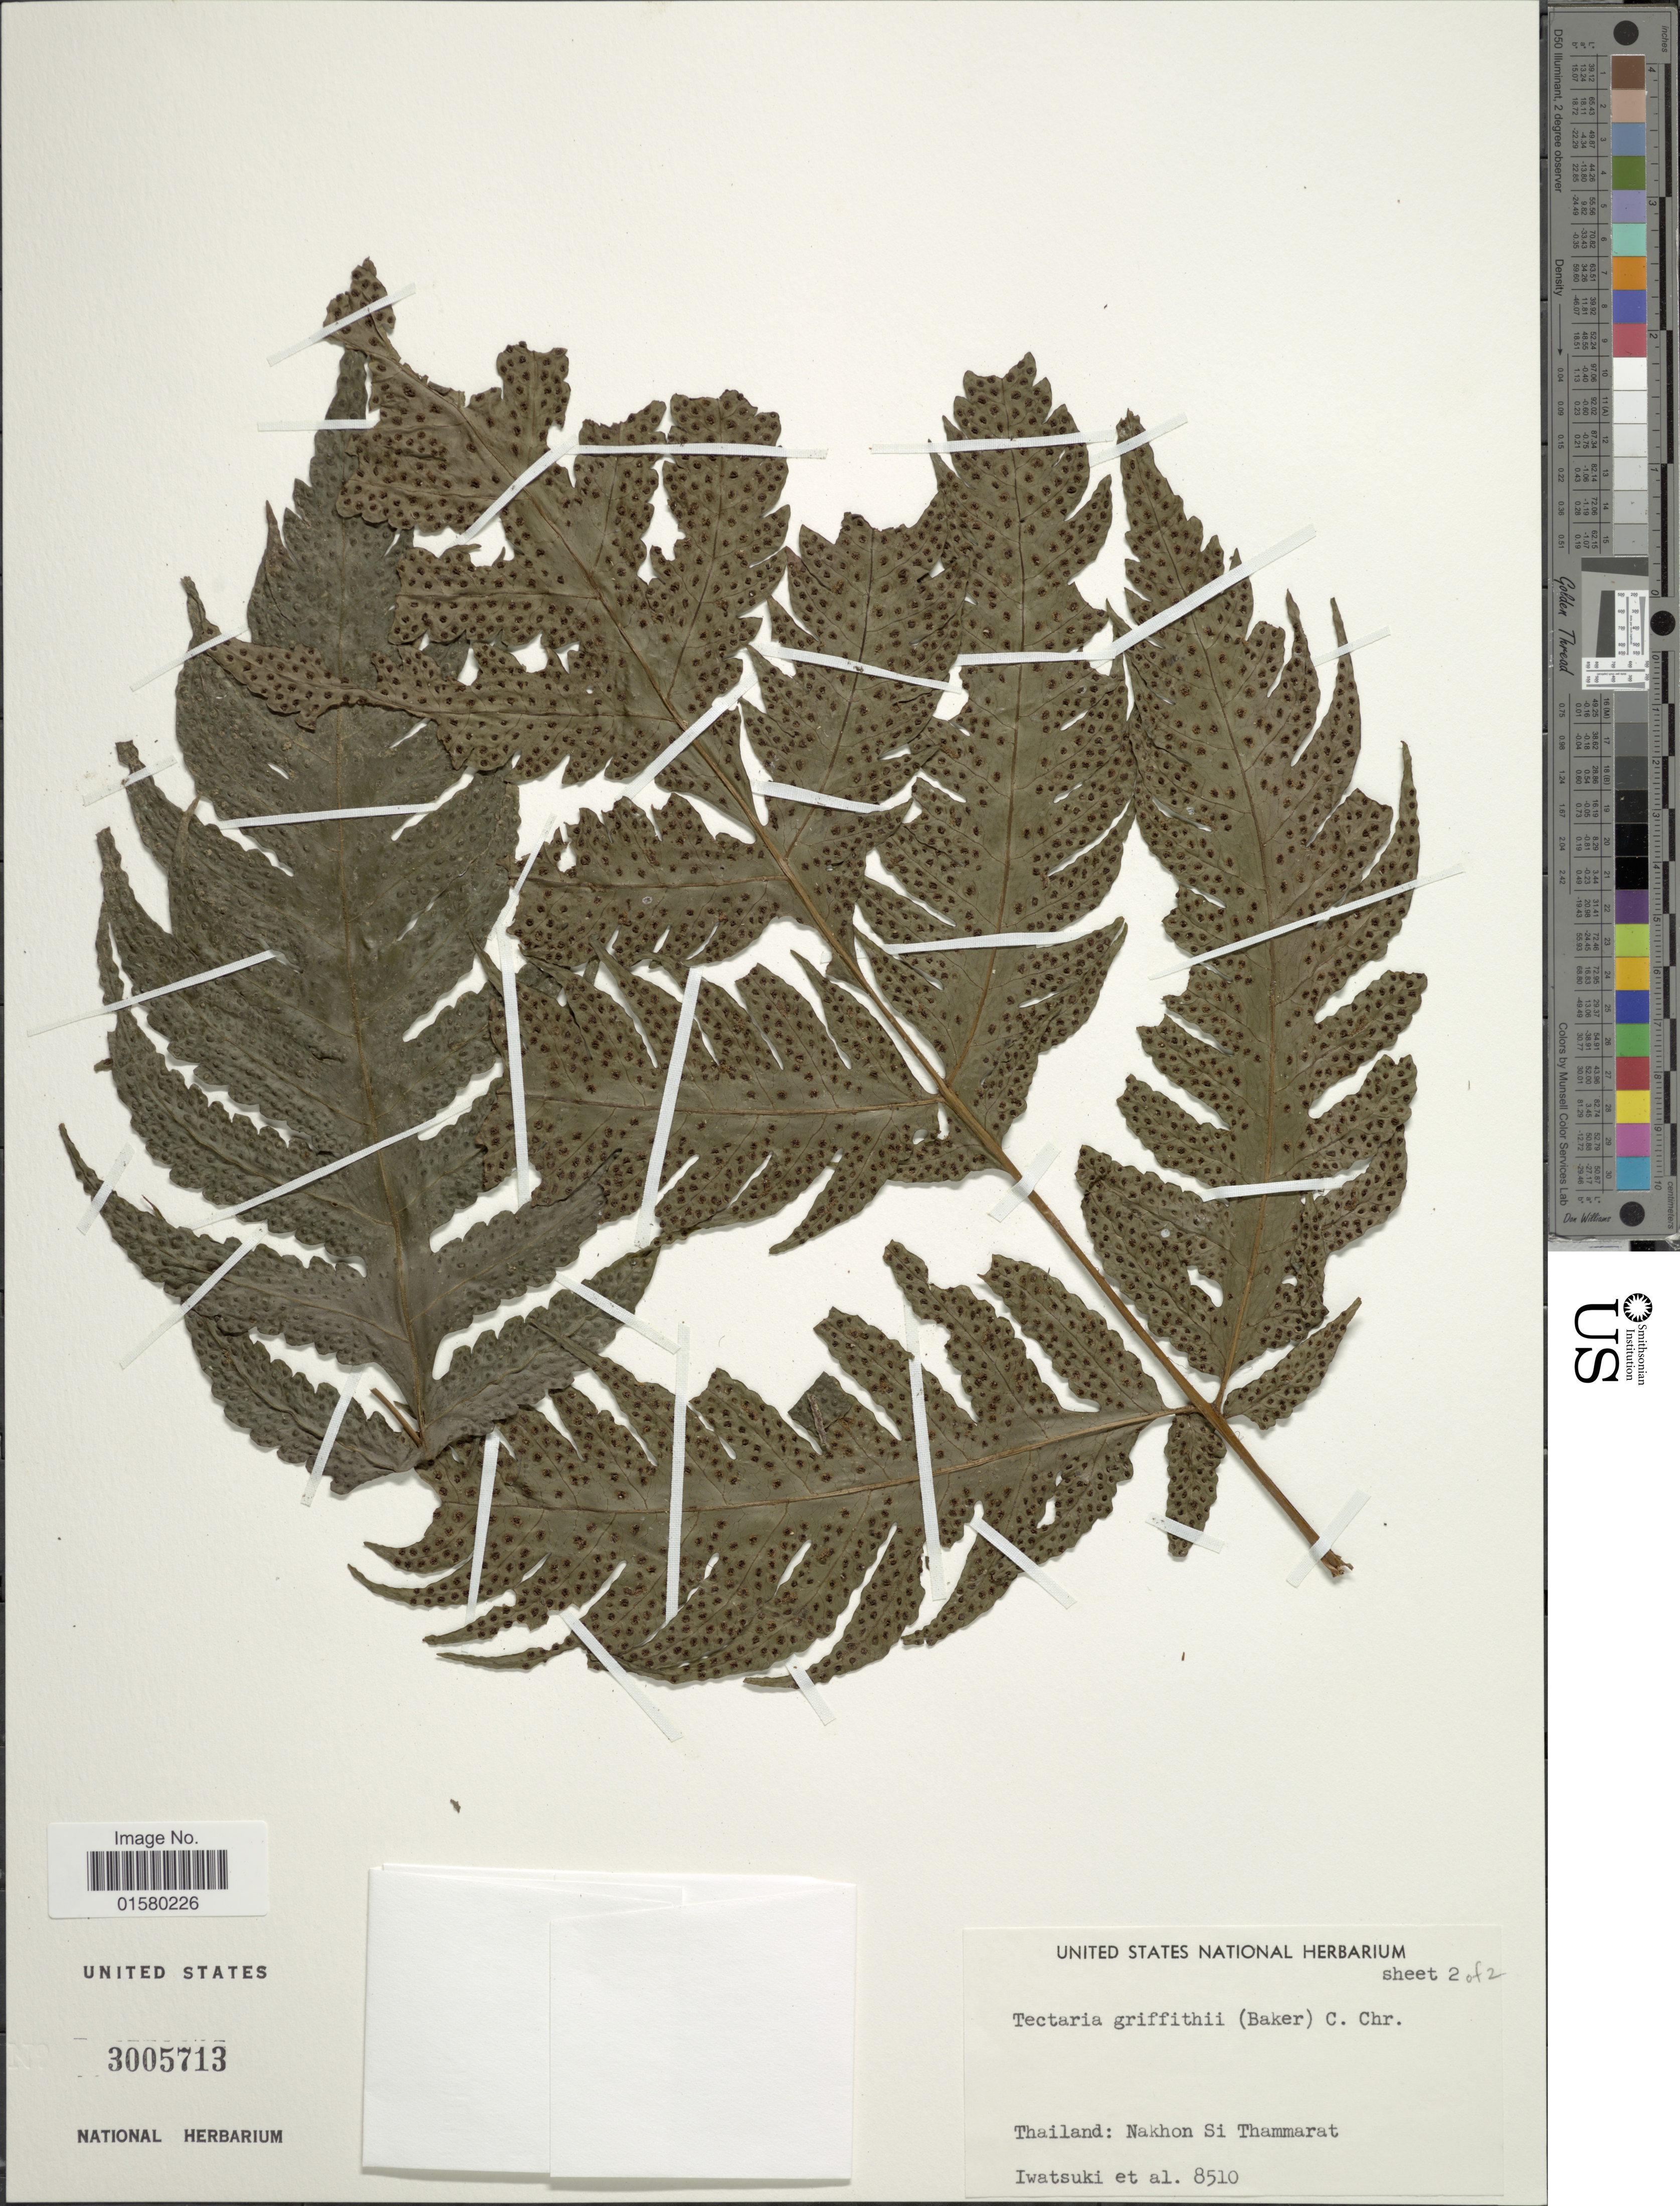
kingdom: Plantae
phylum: Tracheophyta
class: Polypodiopsida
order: Polypodiales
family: Tectariaceae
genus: Tectaria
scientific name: Tectaria griffithii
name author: (Baker) C. Chr.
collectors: Iwatsuki & et al.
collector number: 8510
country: Thailand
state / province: Nakhon Si Thammarat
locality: Thailand: Nakhon Si Thammarat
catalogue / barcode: US 3005713